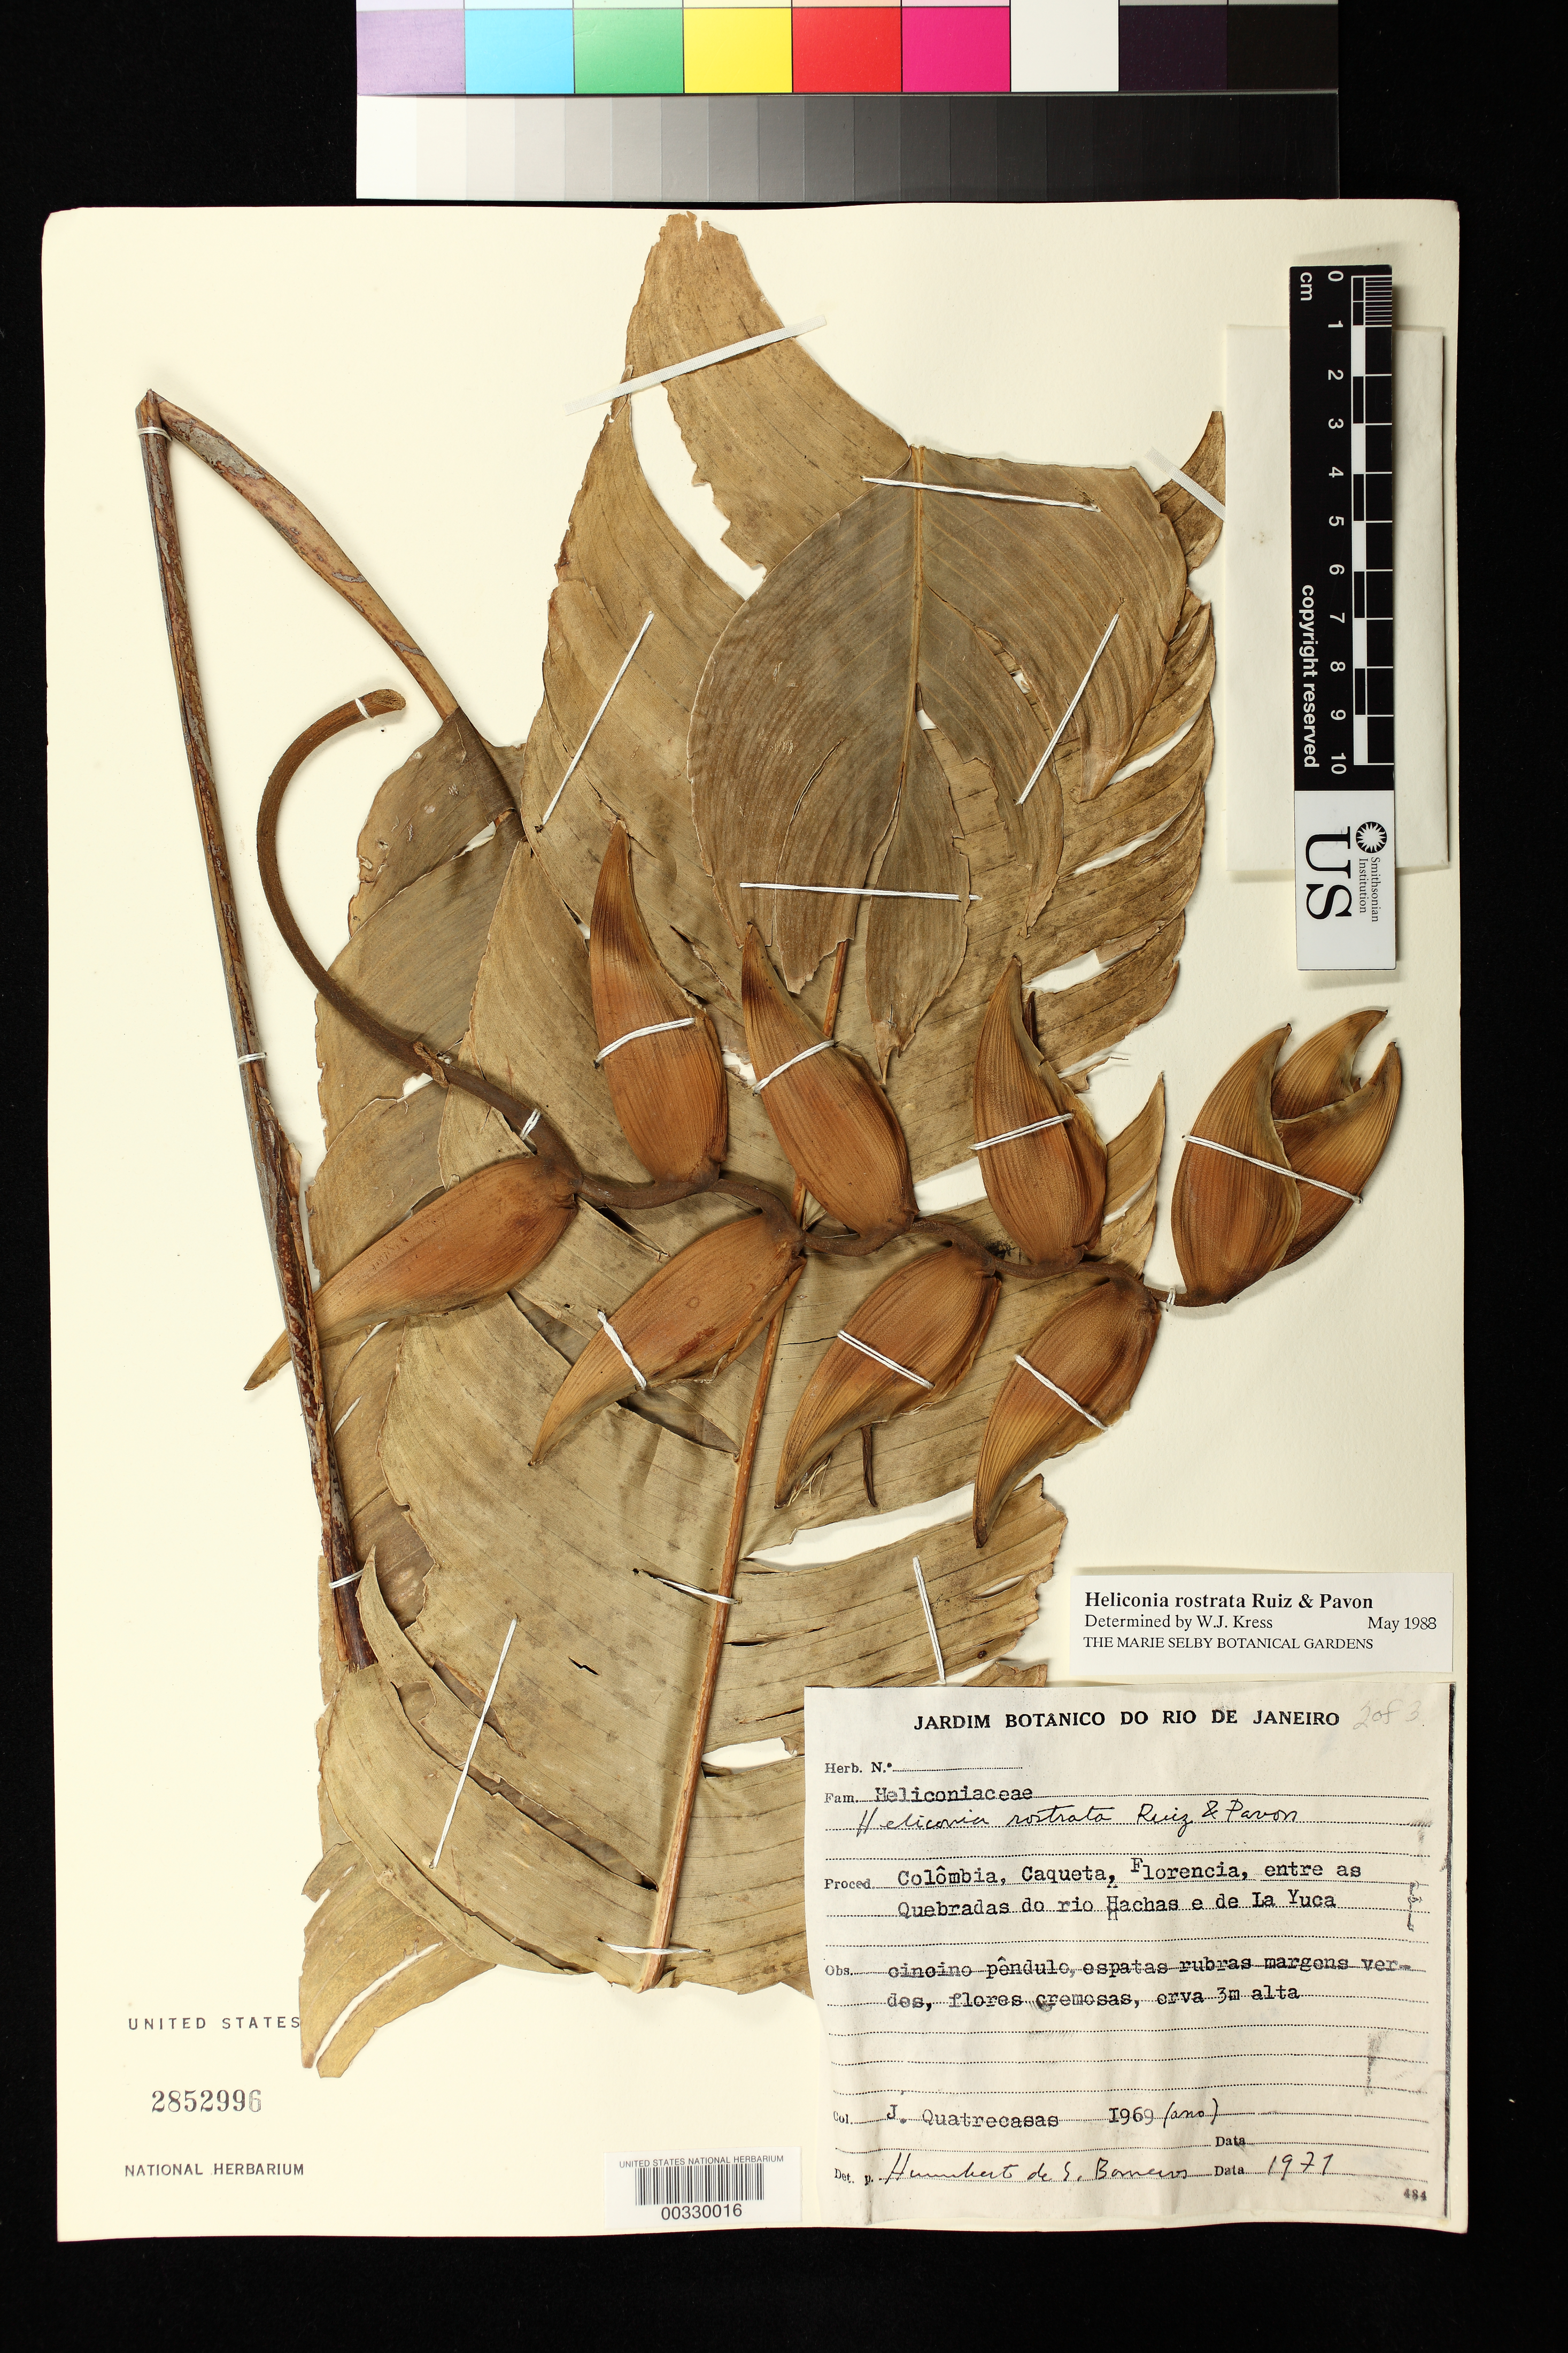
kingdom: Plantae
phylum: Tracheophyta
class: Liliopsida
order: Zingiberales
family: Heliconiaceae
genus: Heliconia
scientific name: Heliconia rostrata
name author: Ruiz & Pav.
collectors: J. Cuatrecasas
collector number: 1969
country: Colombia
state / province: Caquetá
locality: Florenica, between Quebradas of Rio Hachas and La Yuca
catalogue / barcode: US 2852996